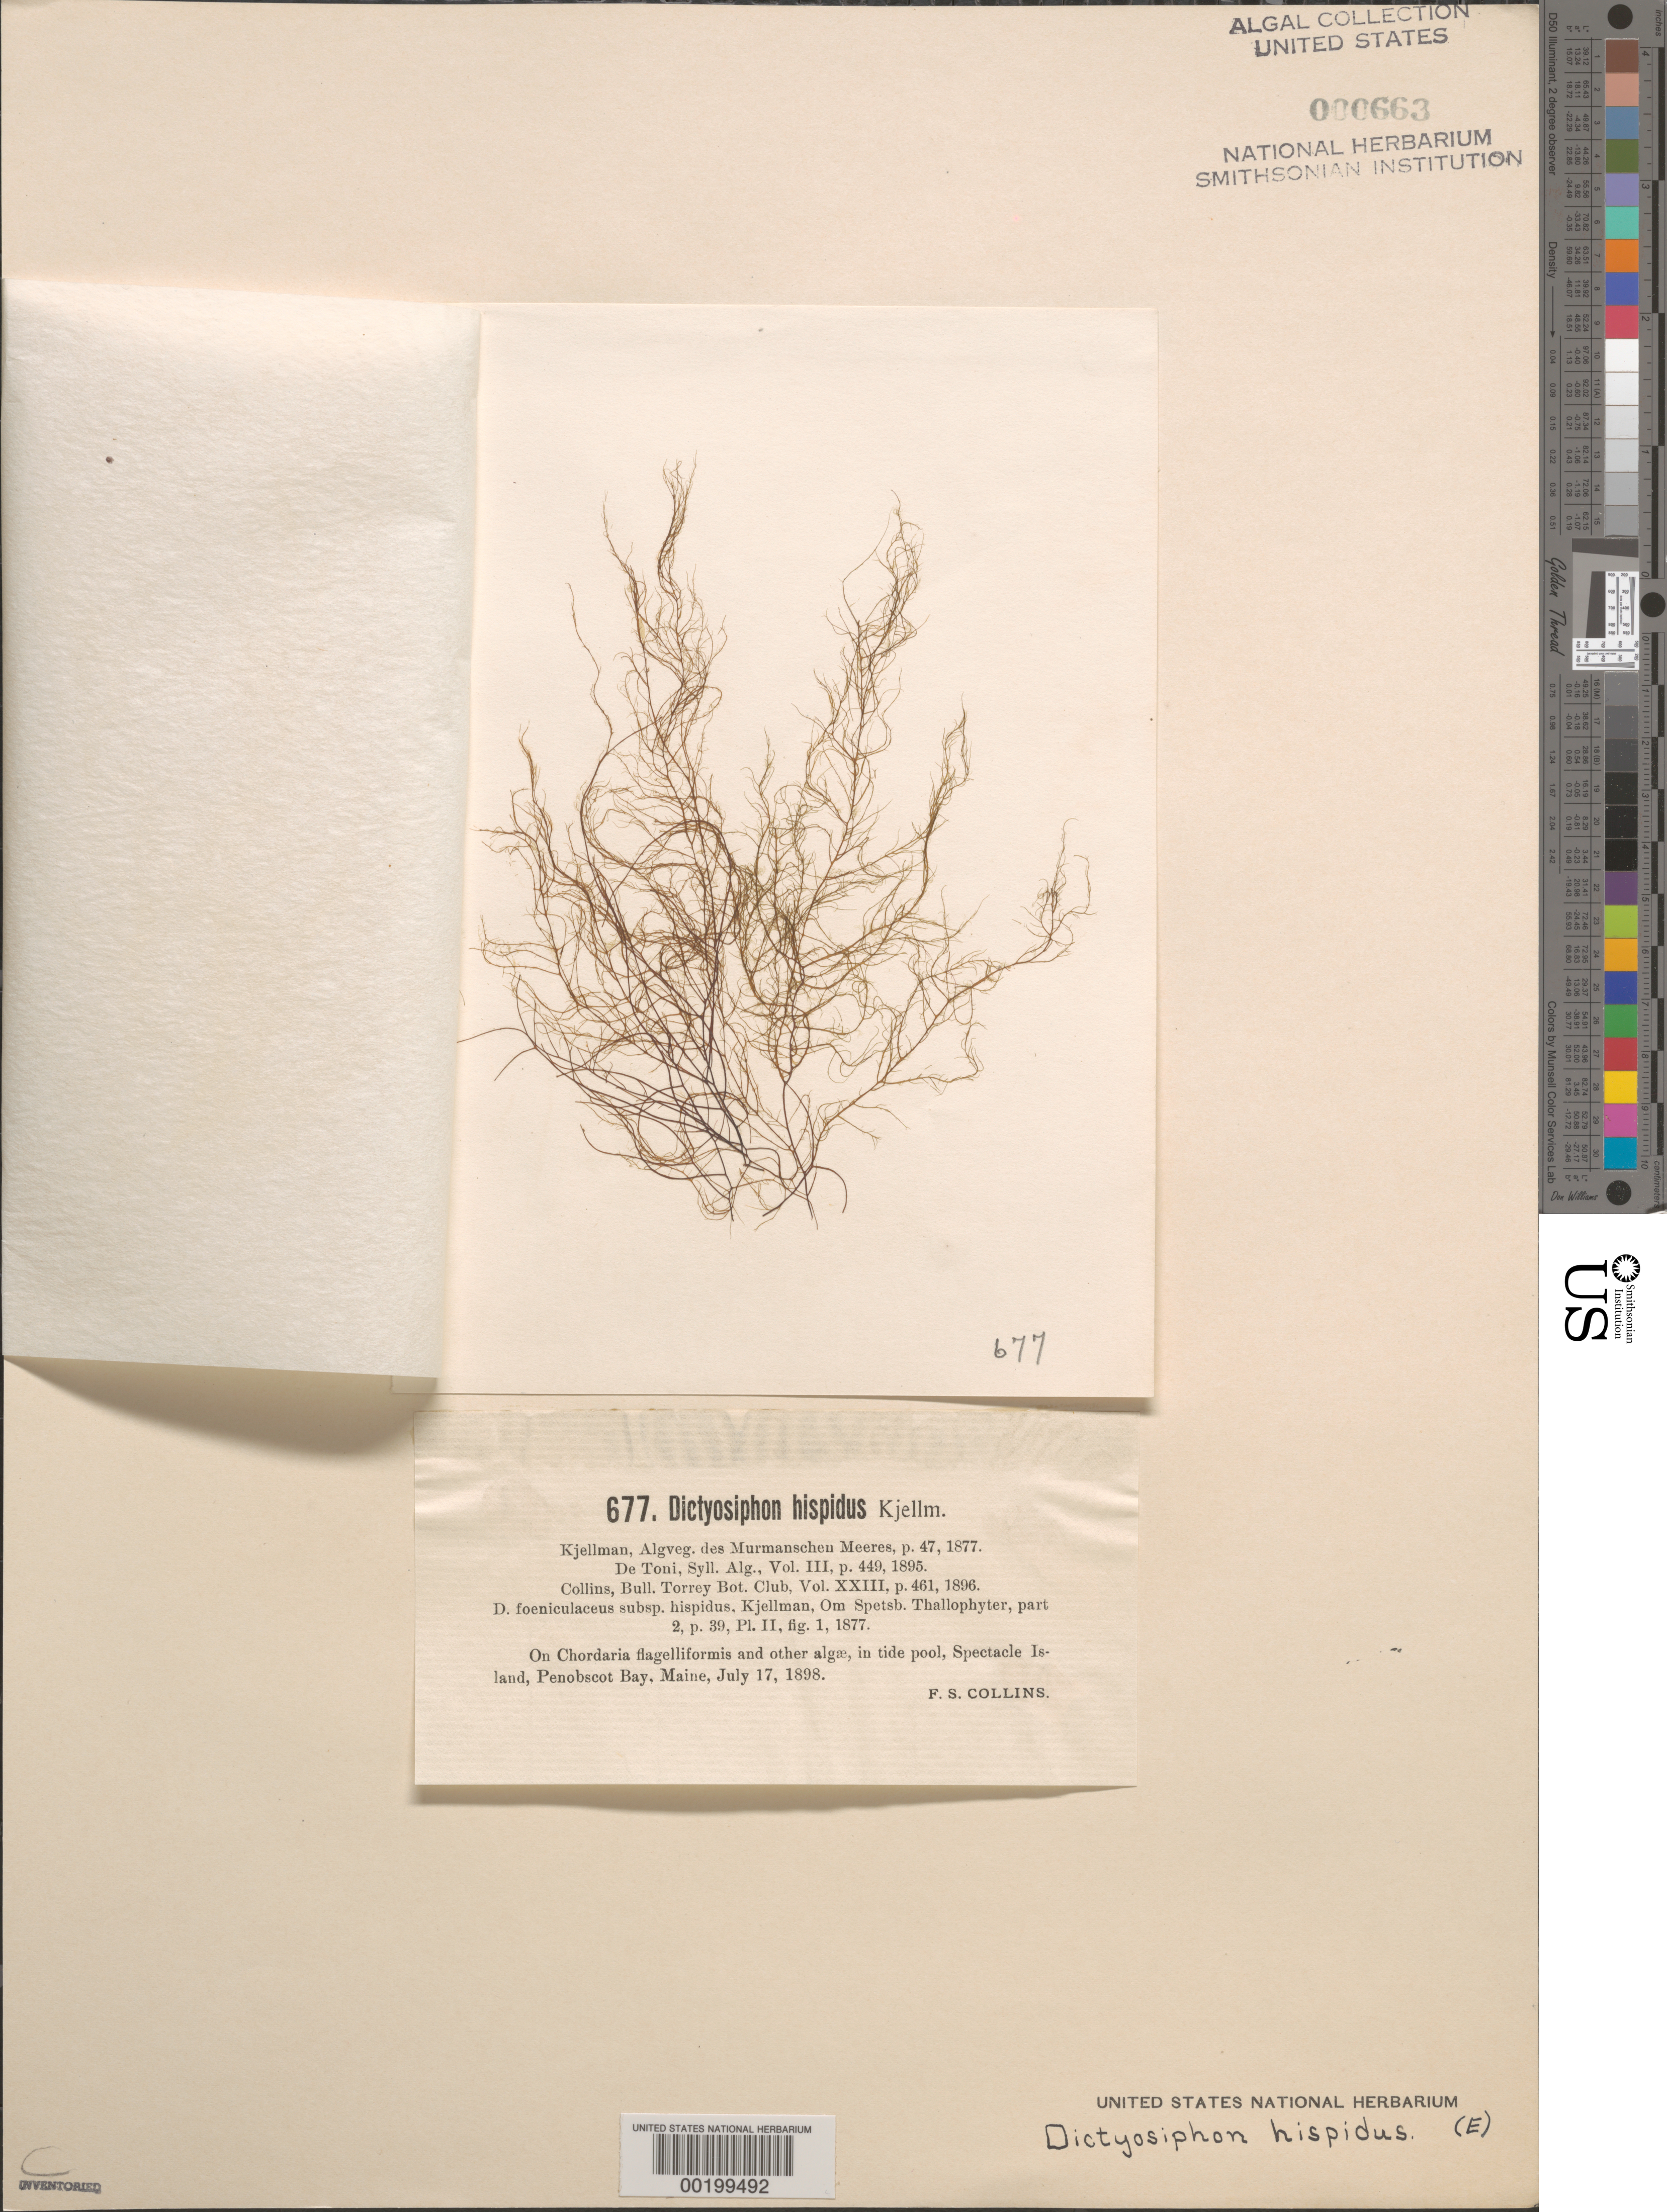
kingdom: Chromista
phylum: Ochrophyta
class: Phaeophyceae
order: Dictyosiphonales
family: Dictyosiphonaceae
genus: Dictyosiphon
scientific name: Dictyosiphon foeniculaceus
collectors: F. Collins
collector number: PB-A 677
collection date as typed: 17 Jul 1898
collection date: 1898-07-17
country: United States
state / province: Maine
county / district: Hancock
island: Spectacle Island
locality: Penobscot Bay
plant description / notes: Collins, Holden & Setchell, Phycotheca Boreali-Americana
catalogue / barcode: US 663